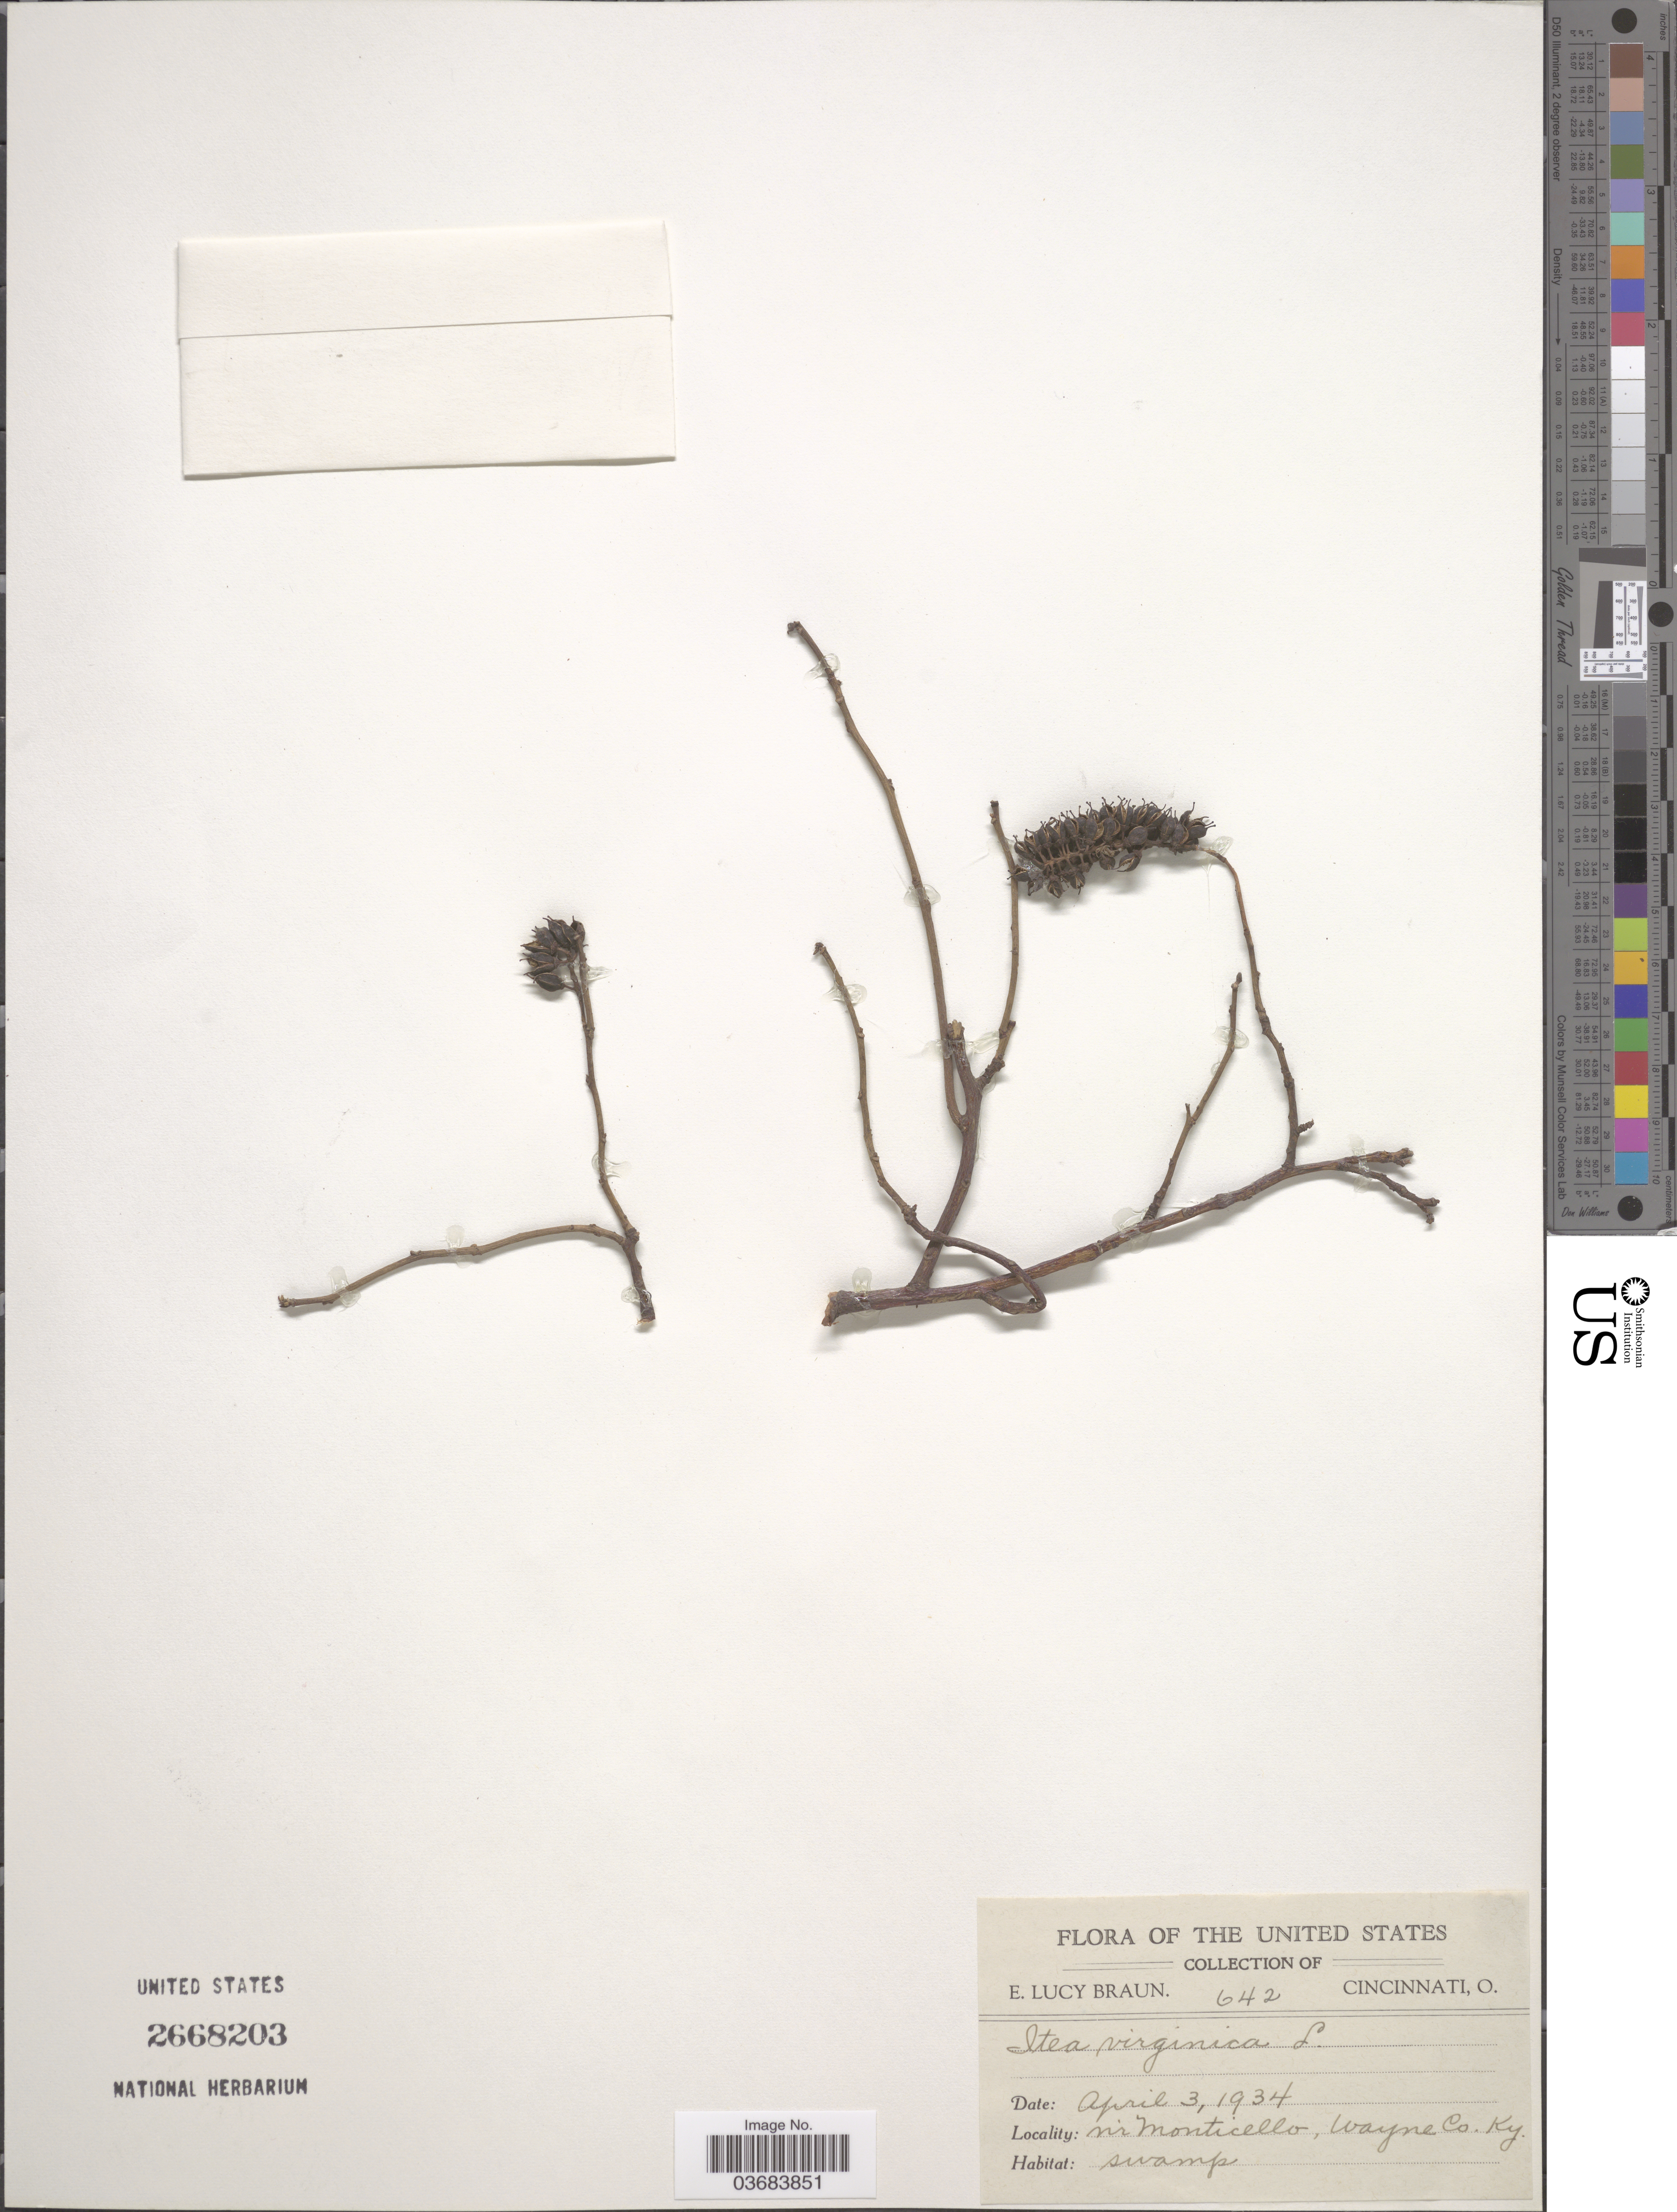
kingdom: Plantae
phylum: Tracheophyta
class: Magnoliopsida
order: Saxifragales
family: Iteaceae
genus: Itea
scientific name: Itea virginica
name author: L.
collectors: E. L. Braun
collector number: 642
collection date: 1934-04-03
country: United States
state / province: Kentucky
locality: N'r Monticello, Wayne Co.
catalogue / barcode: US 2668203